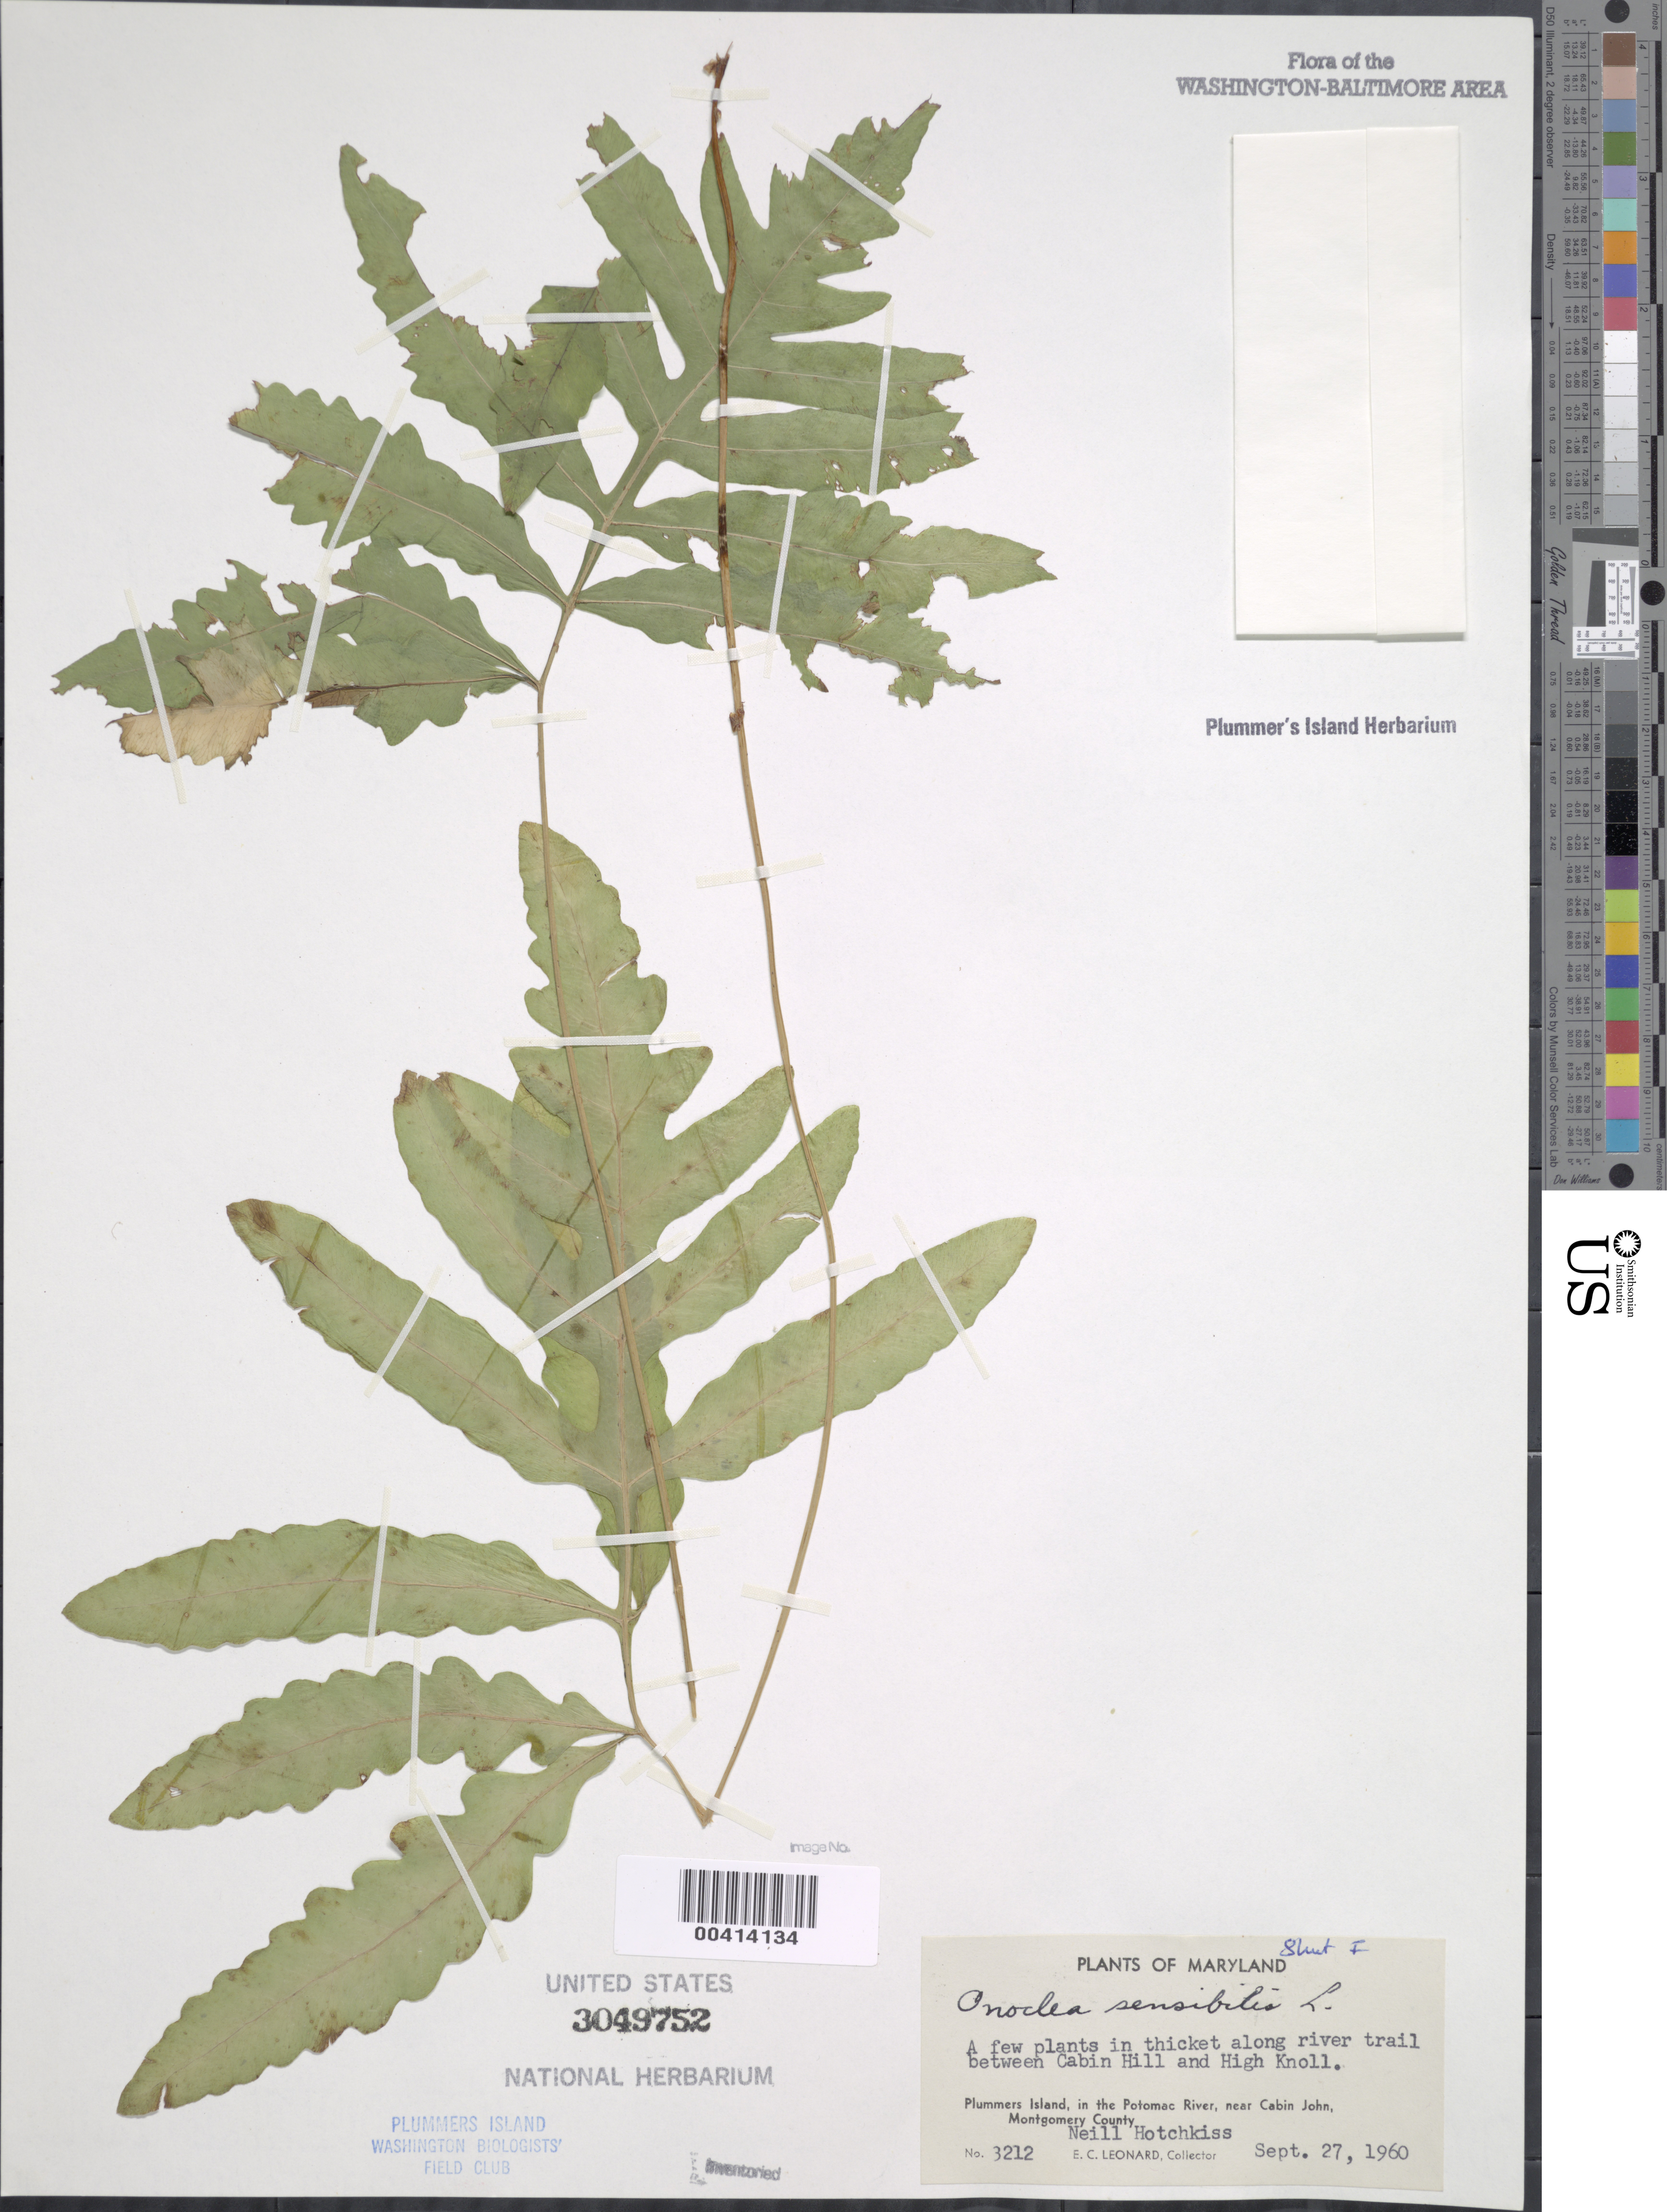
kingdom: Plantae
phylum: Tracheophyta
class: Polypodiopsida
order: Polypodiales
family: Onocleaceae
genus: Onoclea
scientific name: Onoclea sensibilis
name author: L.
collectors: E. C. Leonard & N. Hotchkiss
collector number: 3212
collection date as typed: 27 Sep 1960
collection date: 1960-09-27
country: United States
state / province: Maryland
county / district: Montgomery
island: Plummers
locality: Plummer's Island; river trail between Cabin Hill and High Knoll C. & O. Canal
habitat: Thicket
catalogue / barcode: US 3049752